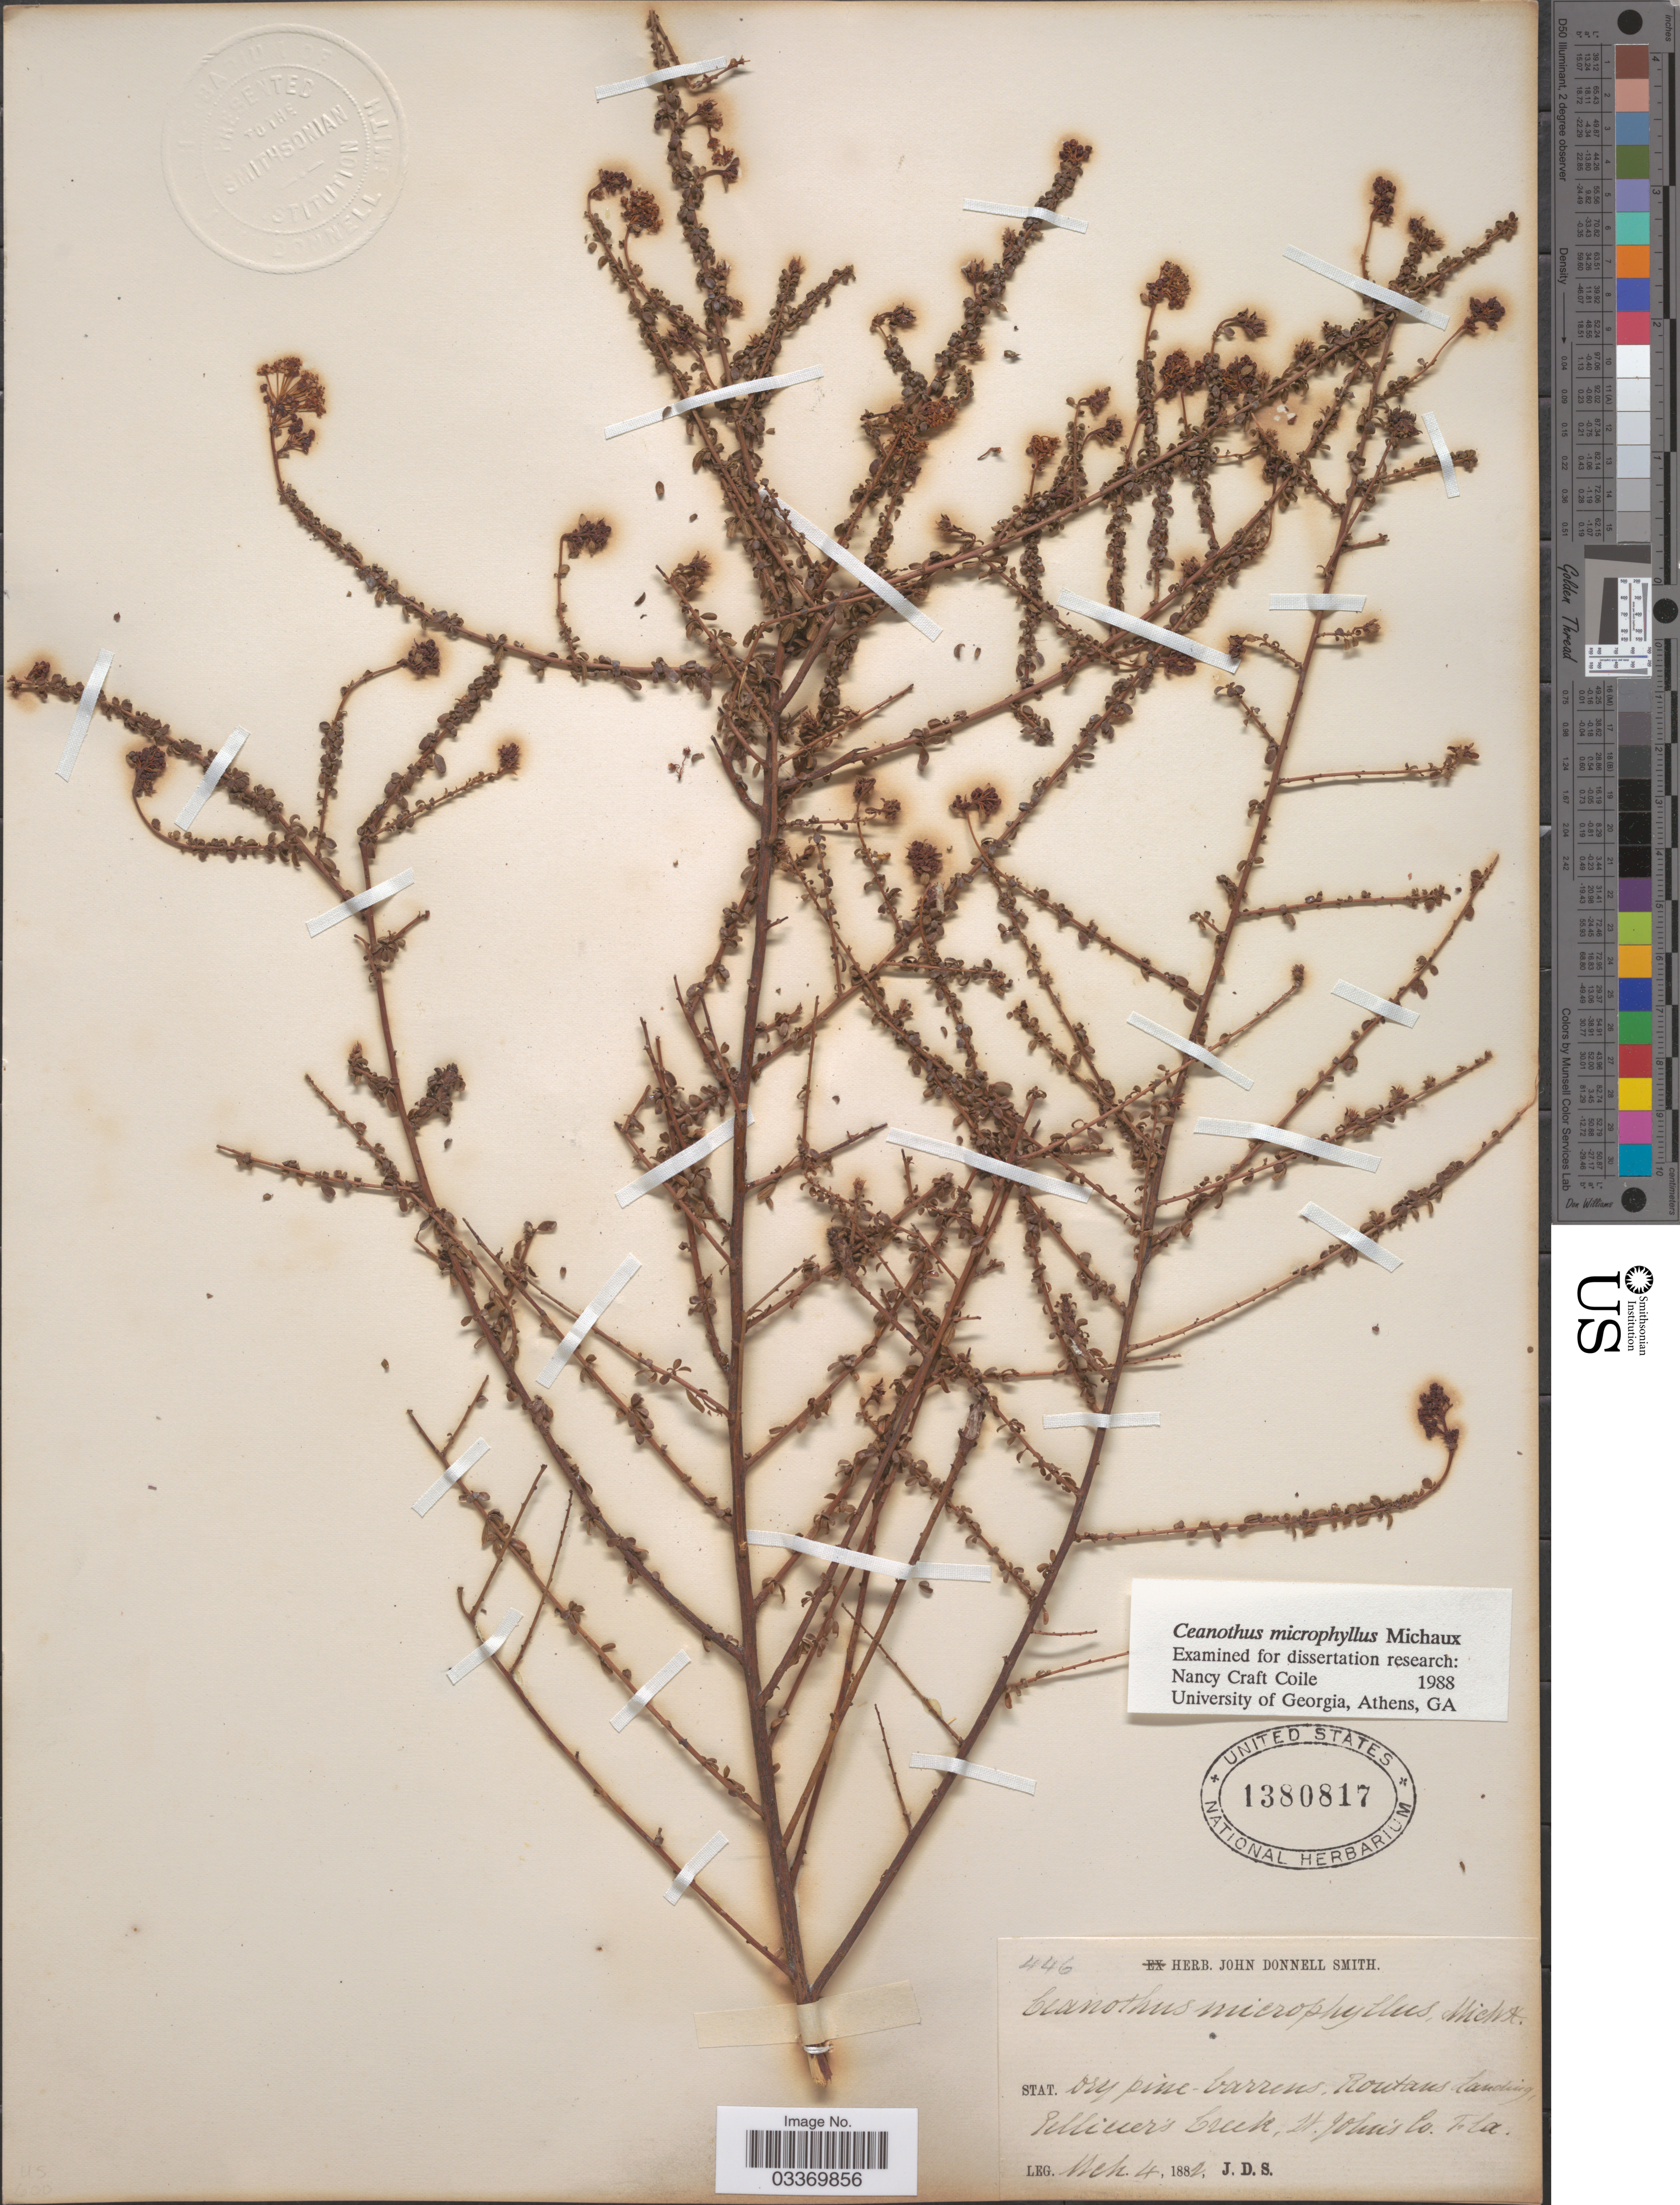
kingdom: Plantae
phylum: Tracheophyta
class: Magnoliopsida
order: Rosales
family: Rhamnaceae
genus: Ceanothus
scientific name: Ceanothus microphyllus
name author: Michx.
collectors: J. Donnell Smith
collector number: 446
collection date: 1882-03-04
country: United States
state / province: Florida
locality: Stat. Dry pine-barrens, Routans Landing, Pellicer's Creek, St. John's Co.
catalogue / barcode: US 1380817